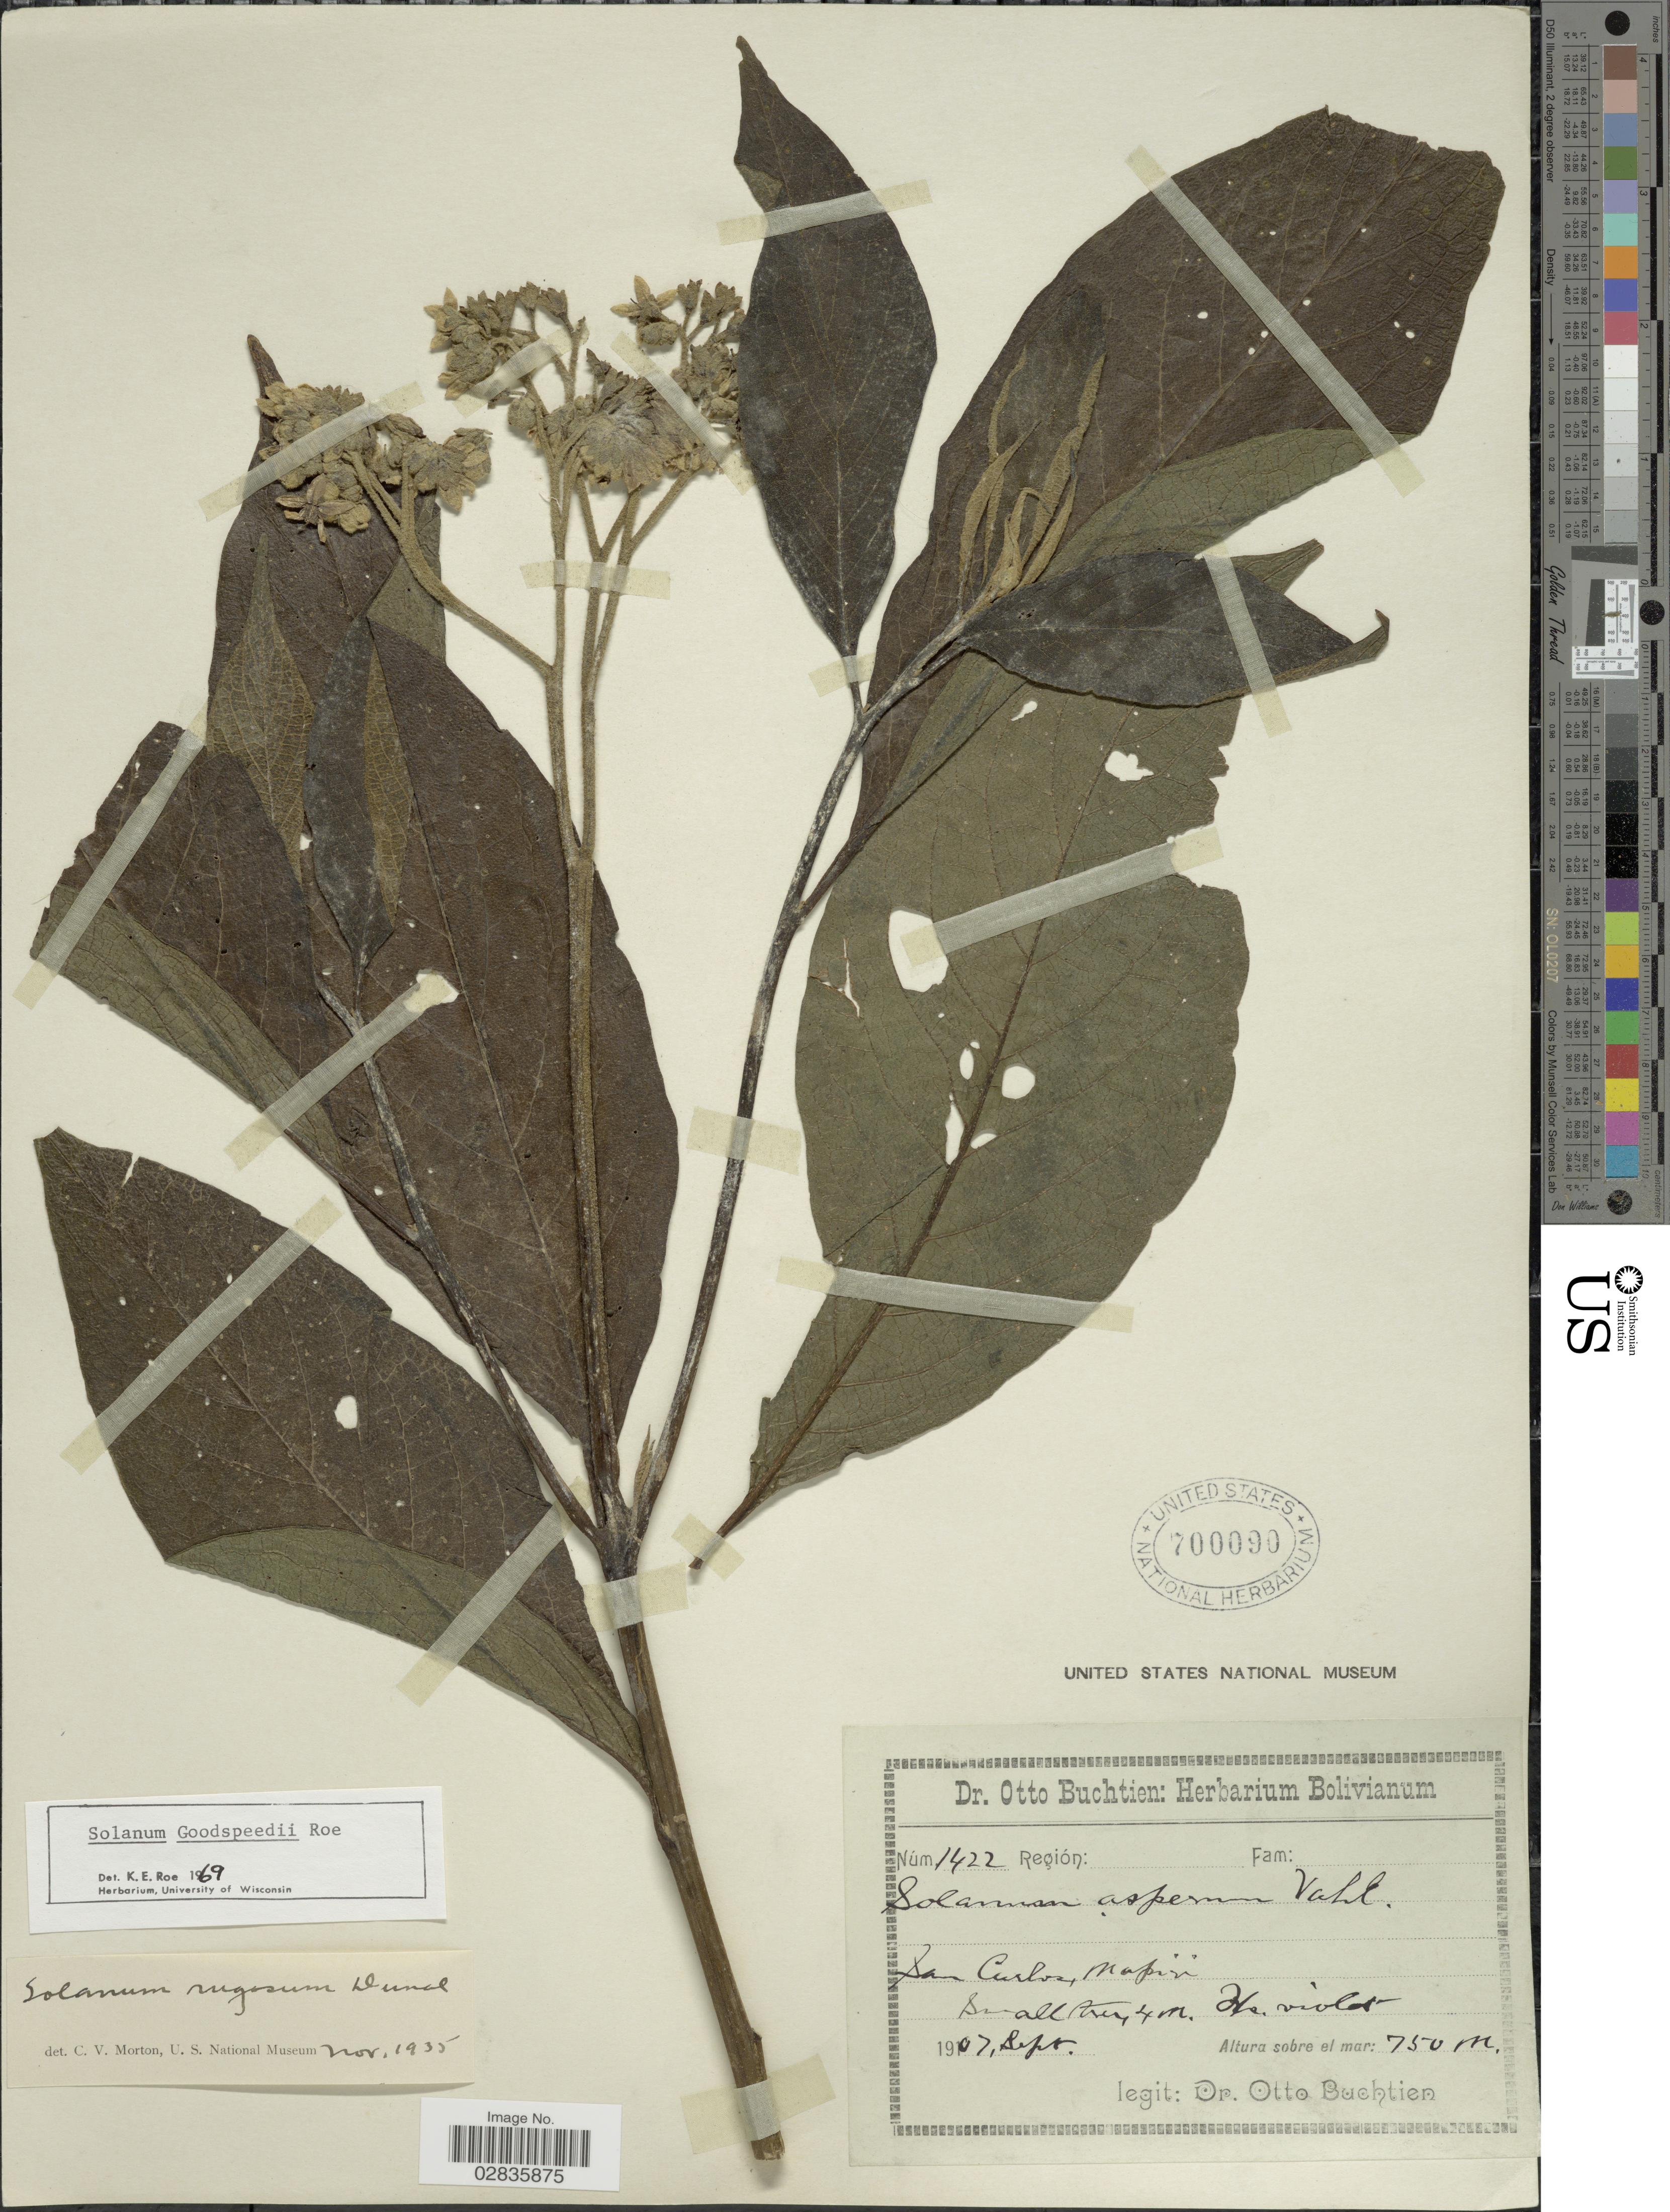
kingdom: Plantae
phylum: Tracheophyta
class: Magnoliopsida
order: Solanales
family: Solanaceae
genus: Solanum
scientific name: Solanum goodspeedii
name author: K.E. Roe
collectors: O. Buchtien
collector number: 1422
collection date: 1907-09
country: Bolivia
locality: San Carlos, Mapiri.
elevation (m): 750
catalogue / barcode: US 700090